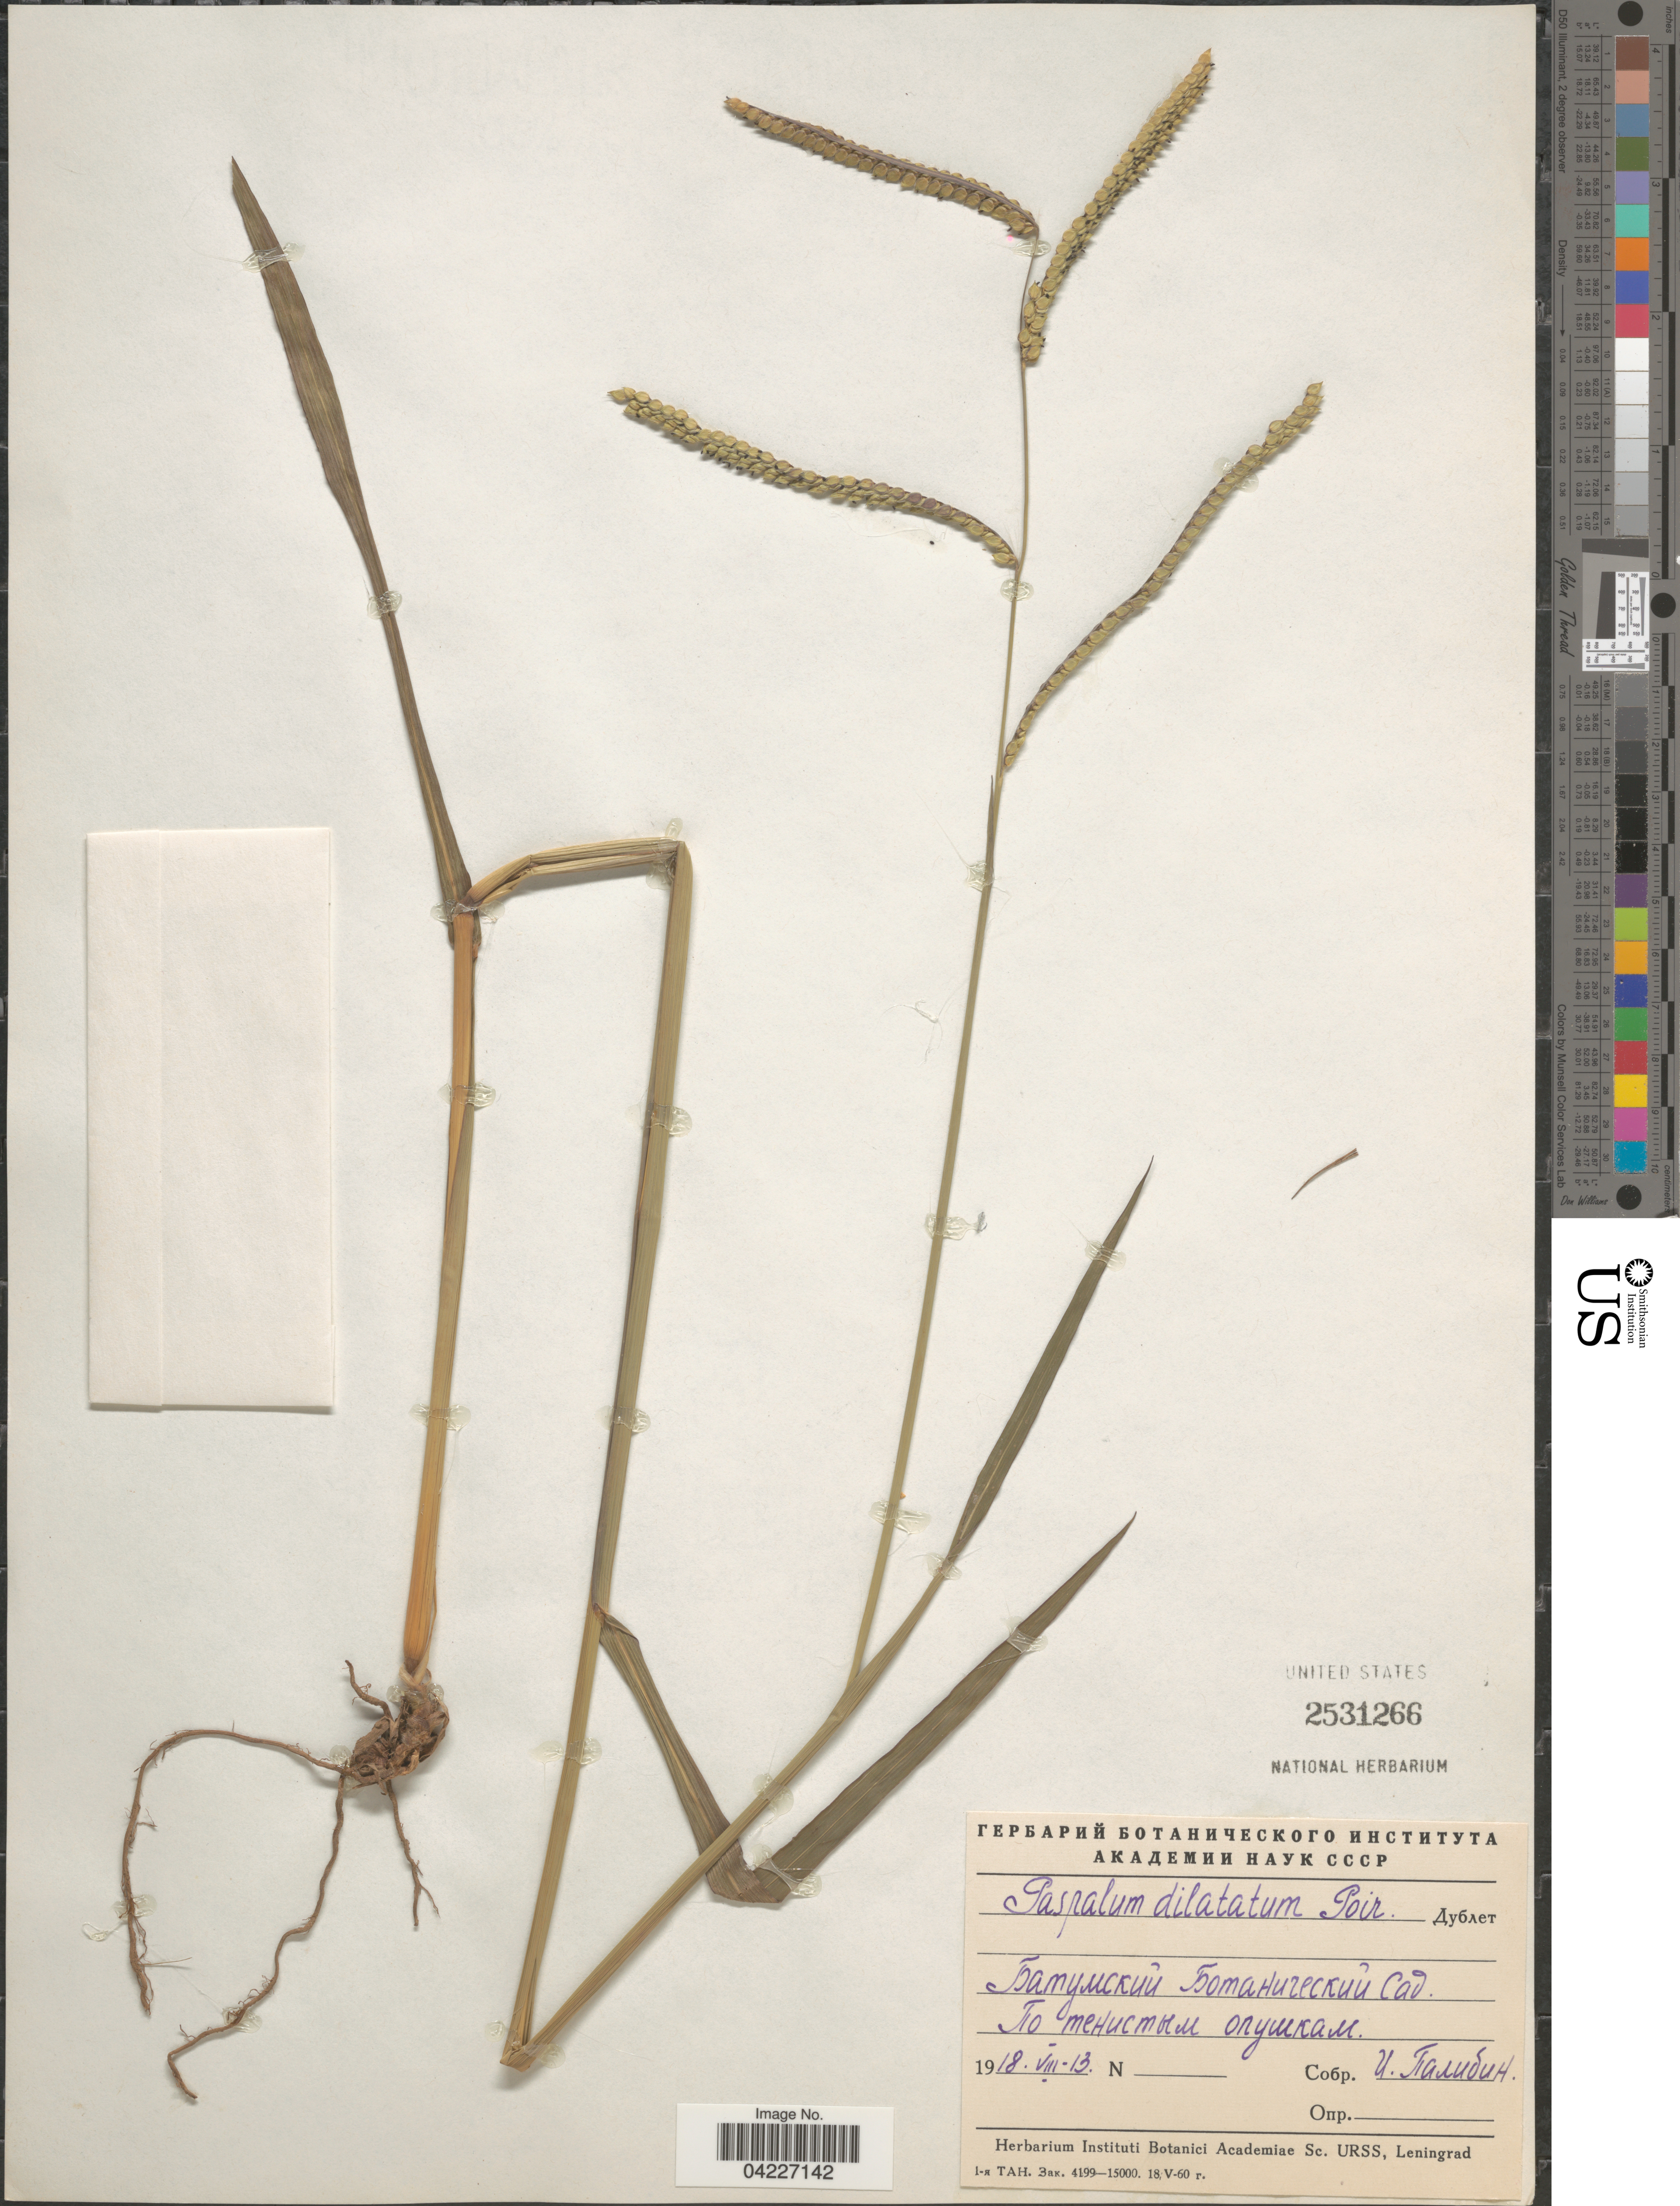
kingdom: Plantae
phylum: Tracheophyta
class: Liliopsida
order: Poales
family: Poaceae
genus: Paspalum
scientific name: Paspalum dilatatum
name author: Poir.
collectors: I. Palibin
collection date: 1918-08-13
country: Georgia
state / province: Adzharia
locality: Batumi Botanic Garden.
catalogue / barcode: US 2531266